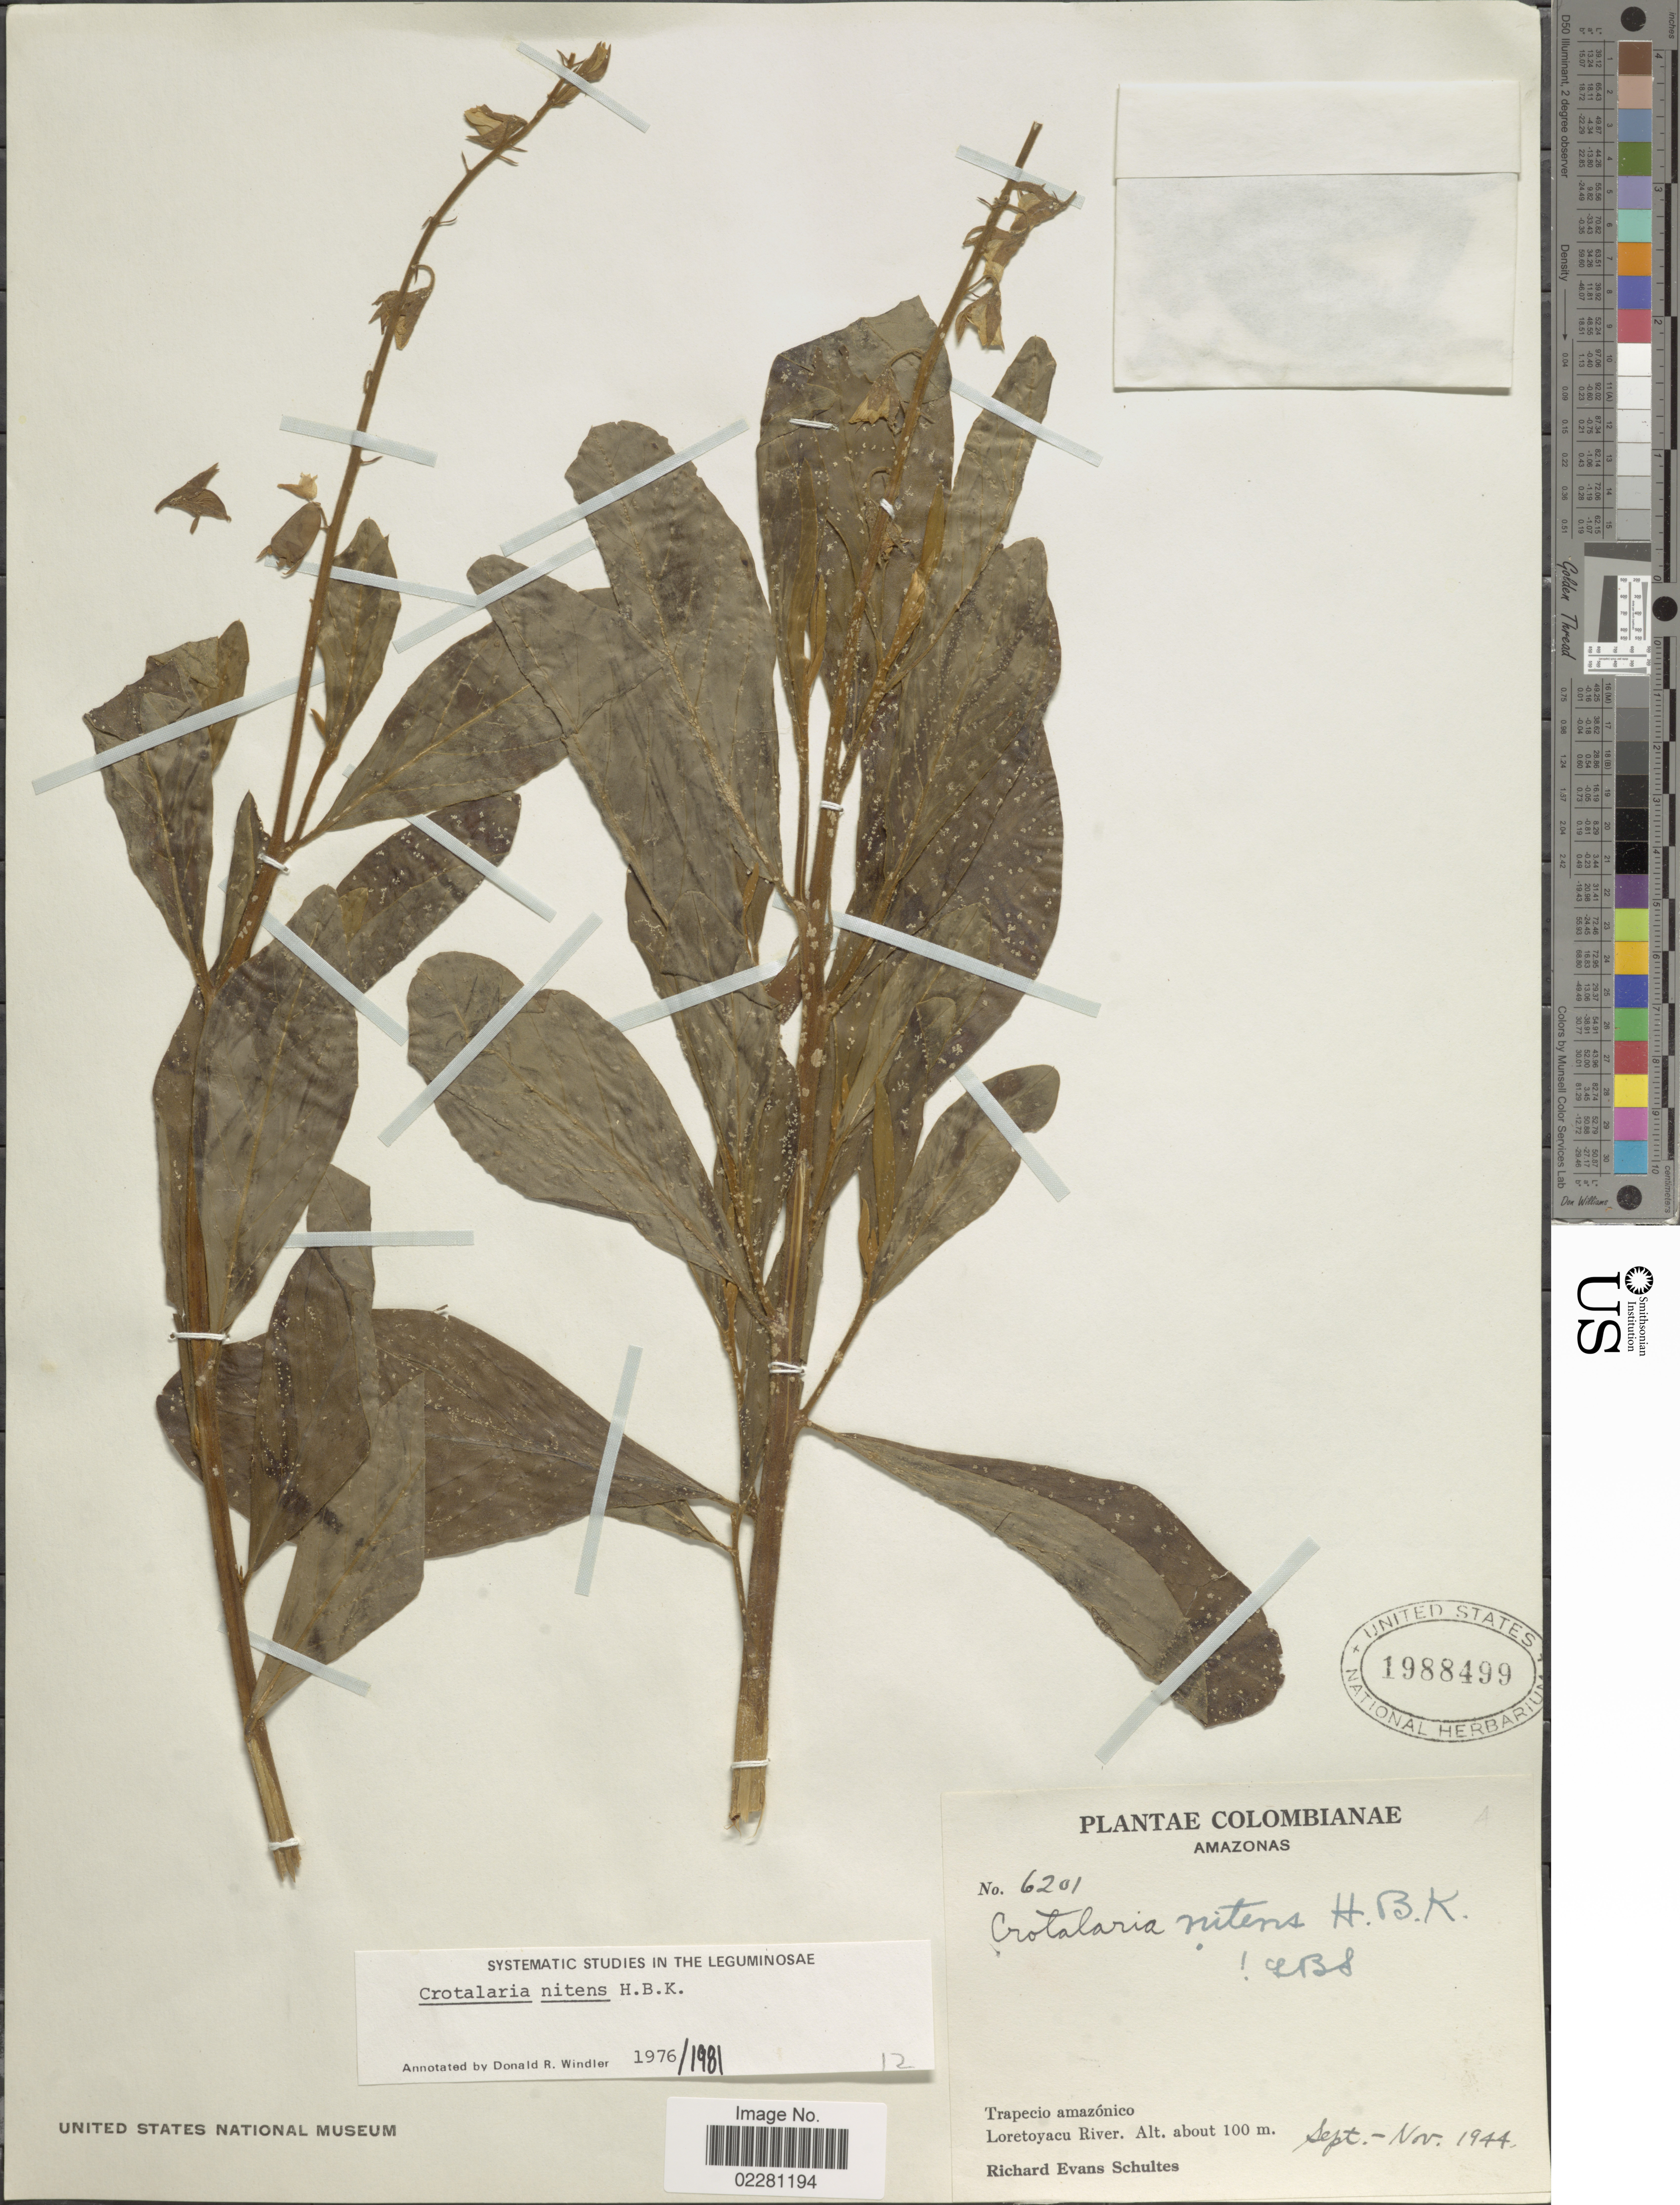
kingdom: Plantae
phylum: Tracheophyta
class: Magnoliopsida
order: Fabales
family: Fabaceae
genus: Crotalaria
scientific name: Crotalaria nitens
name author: Kunth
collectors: R. E. Schultes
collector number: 6201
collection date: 1944-09/1944-11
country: Colombia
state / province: Cundinamarca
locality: Trapecio amazonico, Loretoyacu River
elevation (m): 100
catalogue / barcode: US 1988499